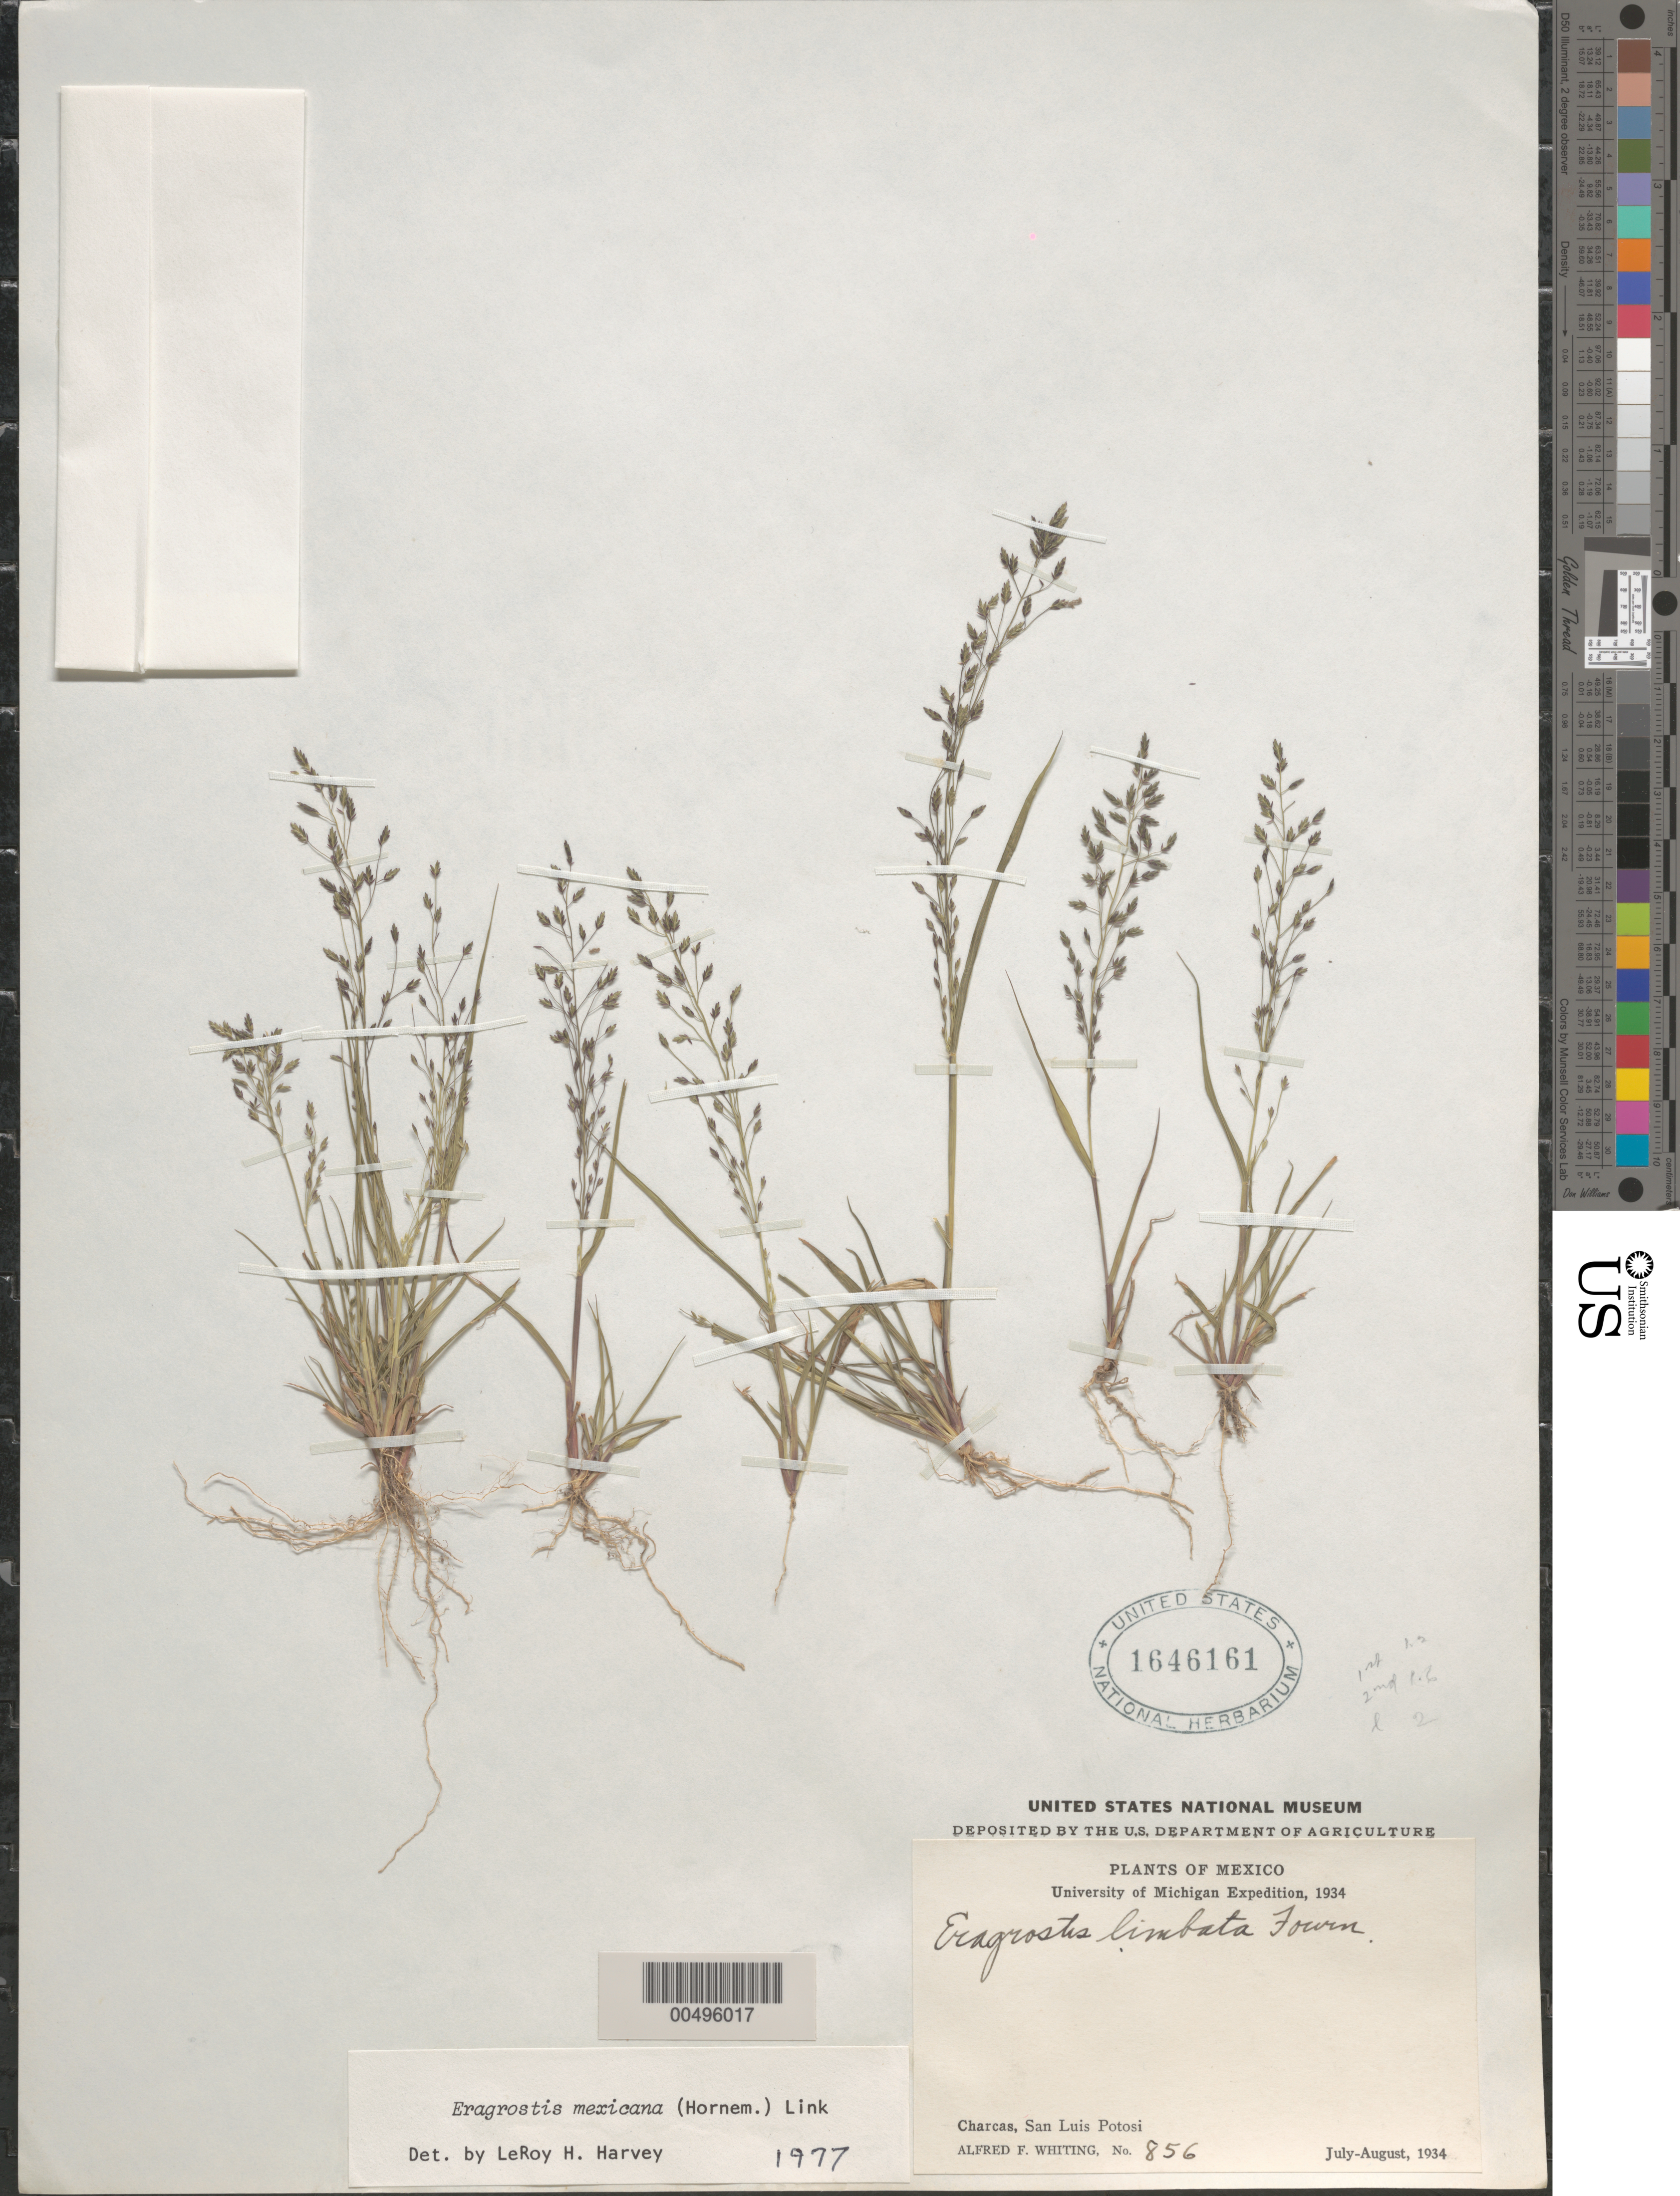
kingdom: Plantae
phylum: Tracheophyta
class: Liliopsida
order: Poales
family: Poaceae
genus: Eragrostis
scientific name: Eragrostis mexicana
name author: (Hornem.) Link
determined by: Harvey, L. H.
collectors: A. F. Whiting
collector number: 856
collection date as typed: Jul 1934 to Aug 1934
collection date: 1934-07/1934-08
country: Mexico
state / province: San Luis Potosi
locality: Charcas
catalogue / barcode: US 1646161